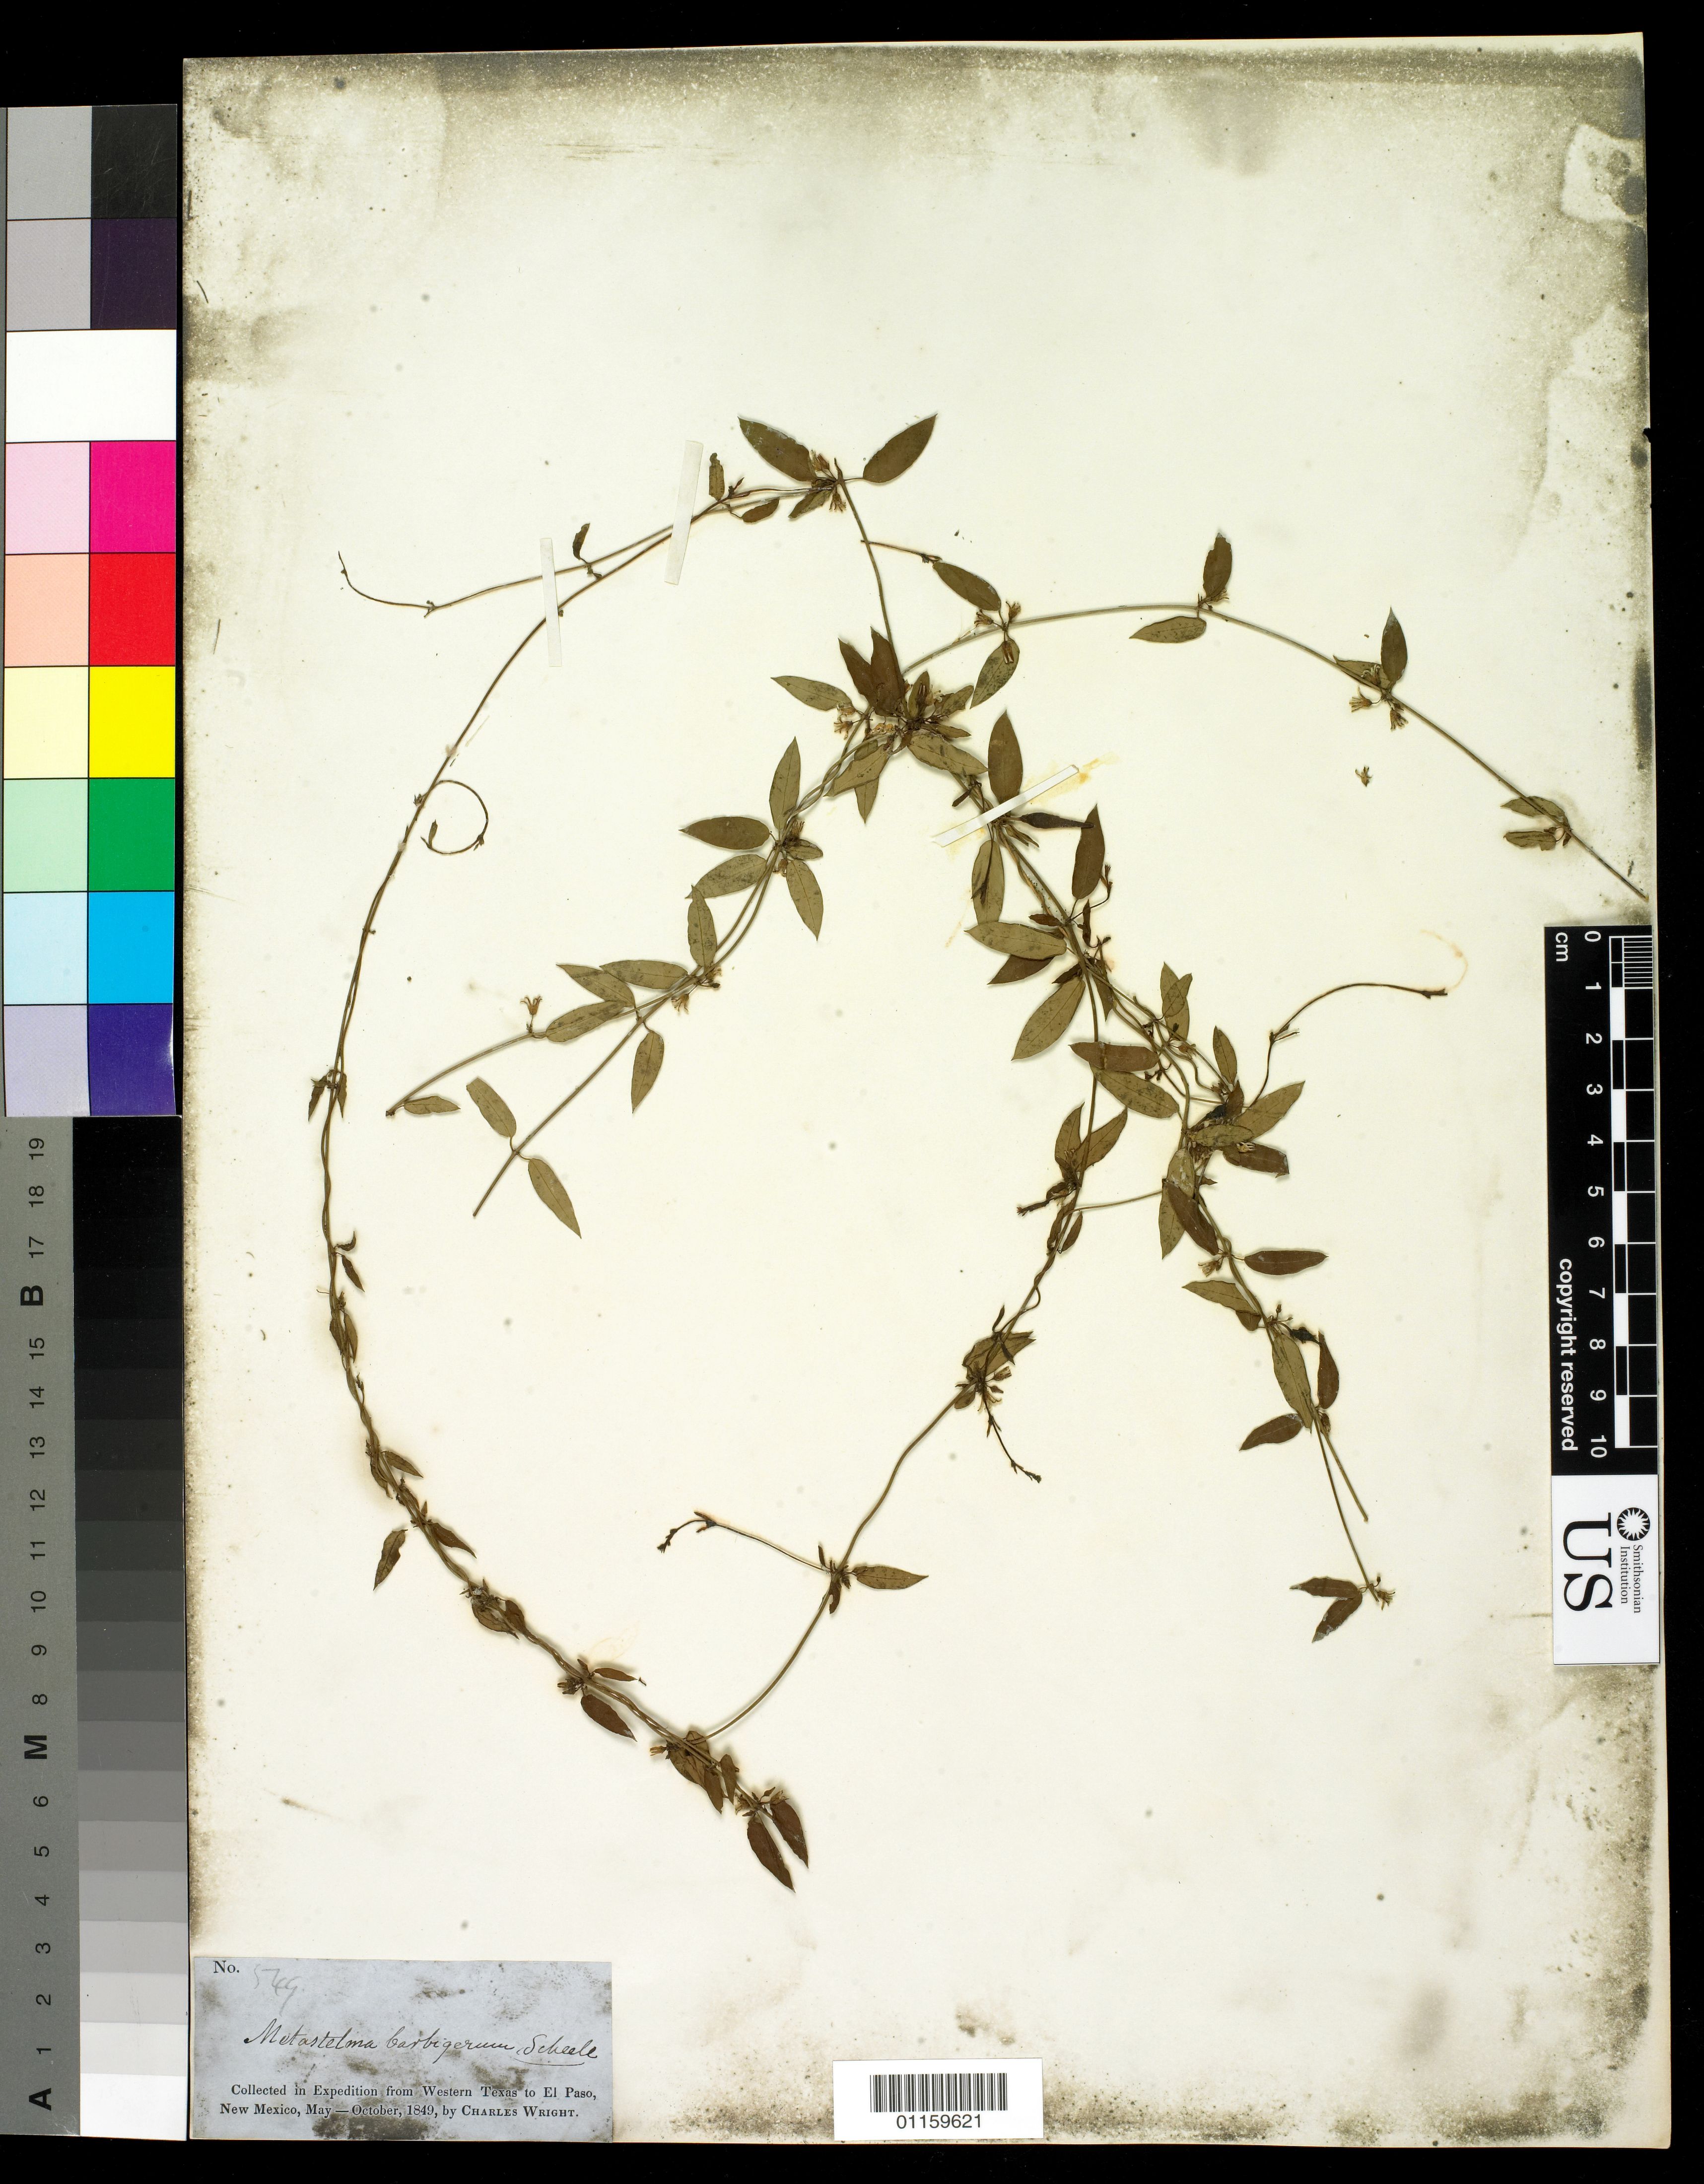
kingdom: Plantae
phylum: Tracheophyta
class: Magnoliopsida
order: Gentianales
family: Apocynaceae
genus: Metastelma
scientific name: Metastelma barbigerum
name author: Scheele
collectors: C. Wright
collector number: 459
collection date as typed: May 1849 to -- Oct 1849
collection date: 1849-05/1849-10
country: United States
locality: From Western Texas to El Paso, New Mexico